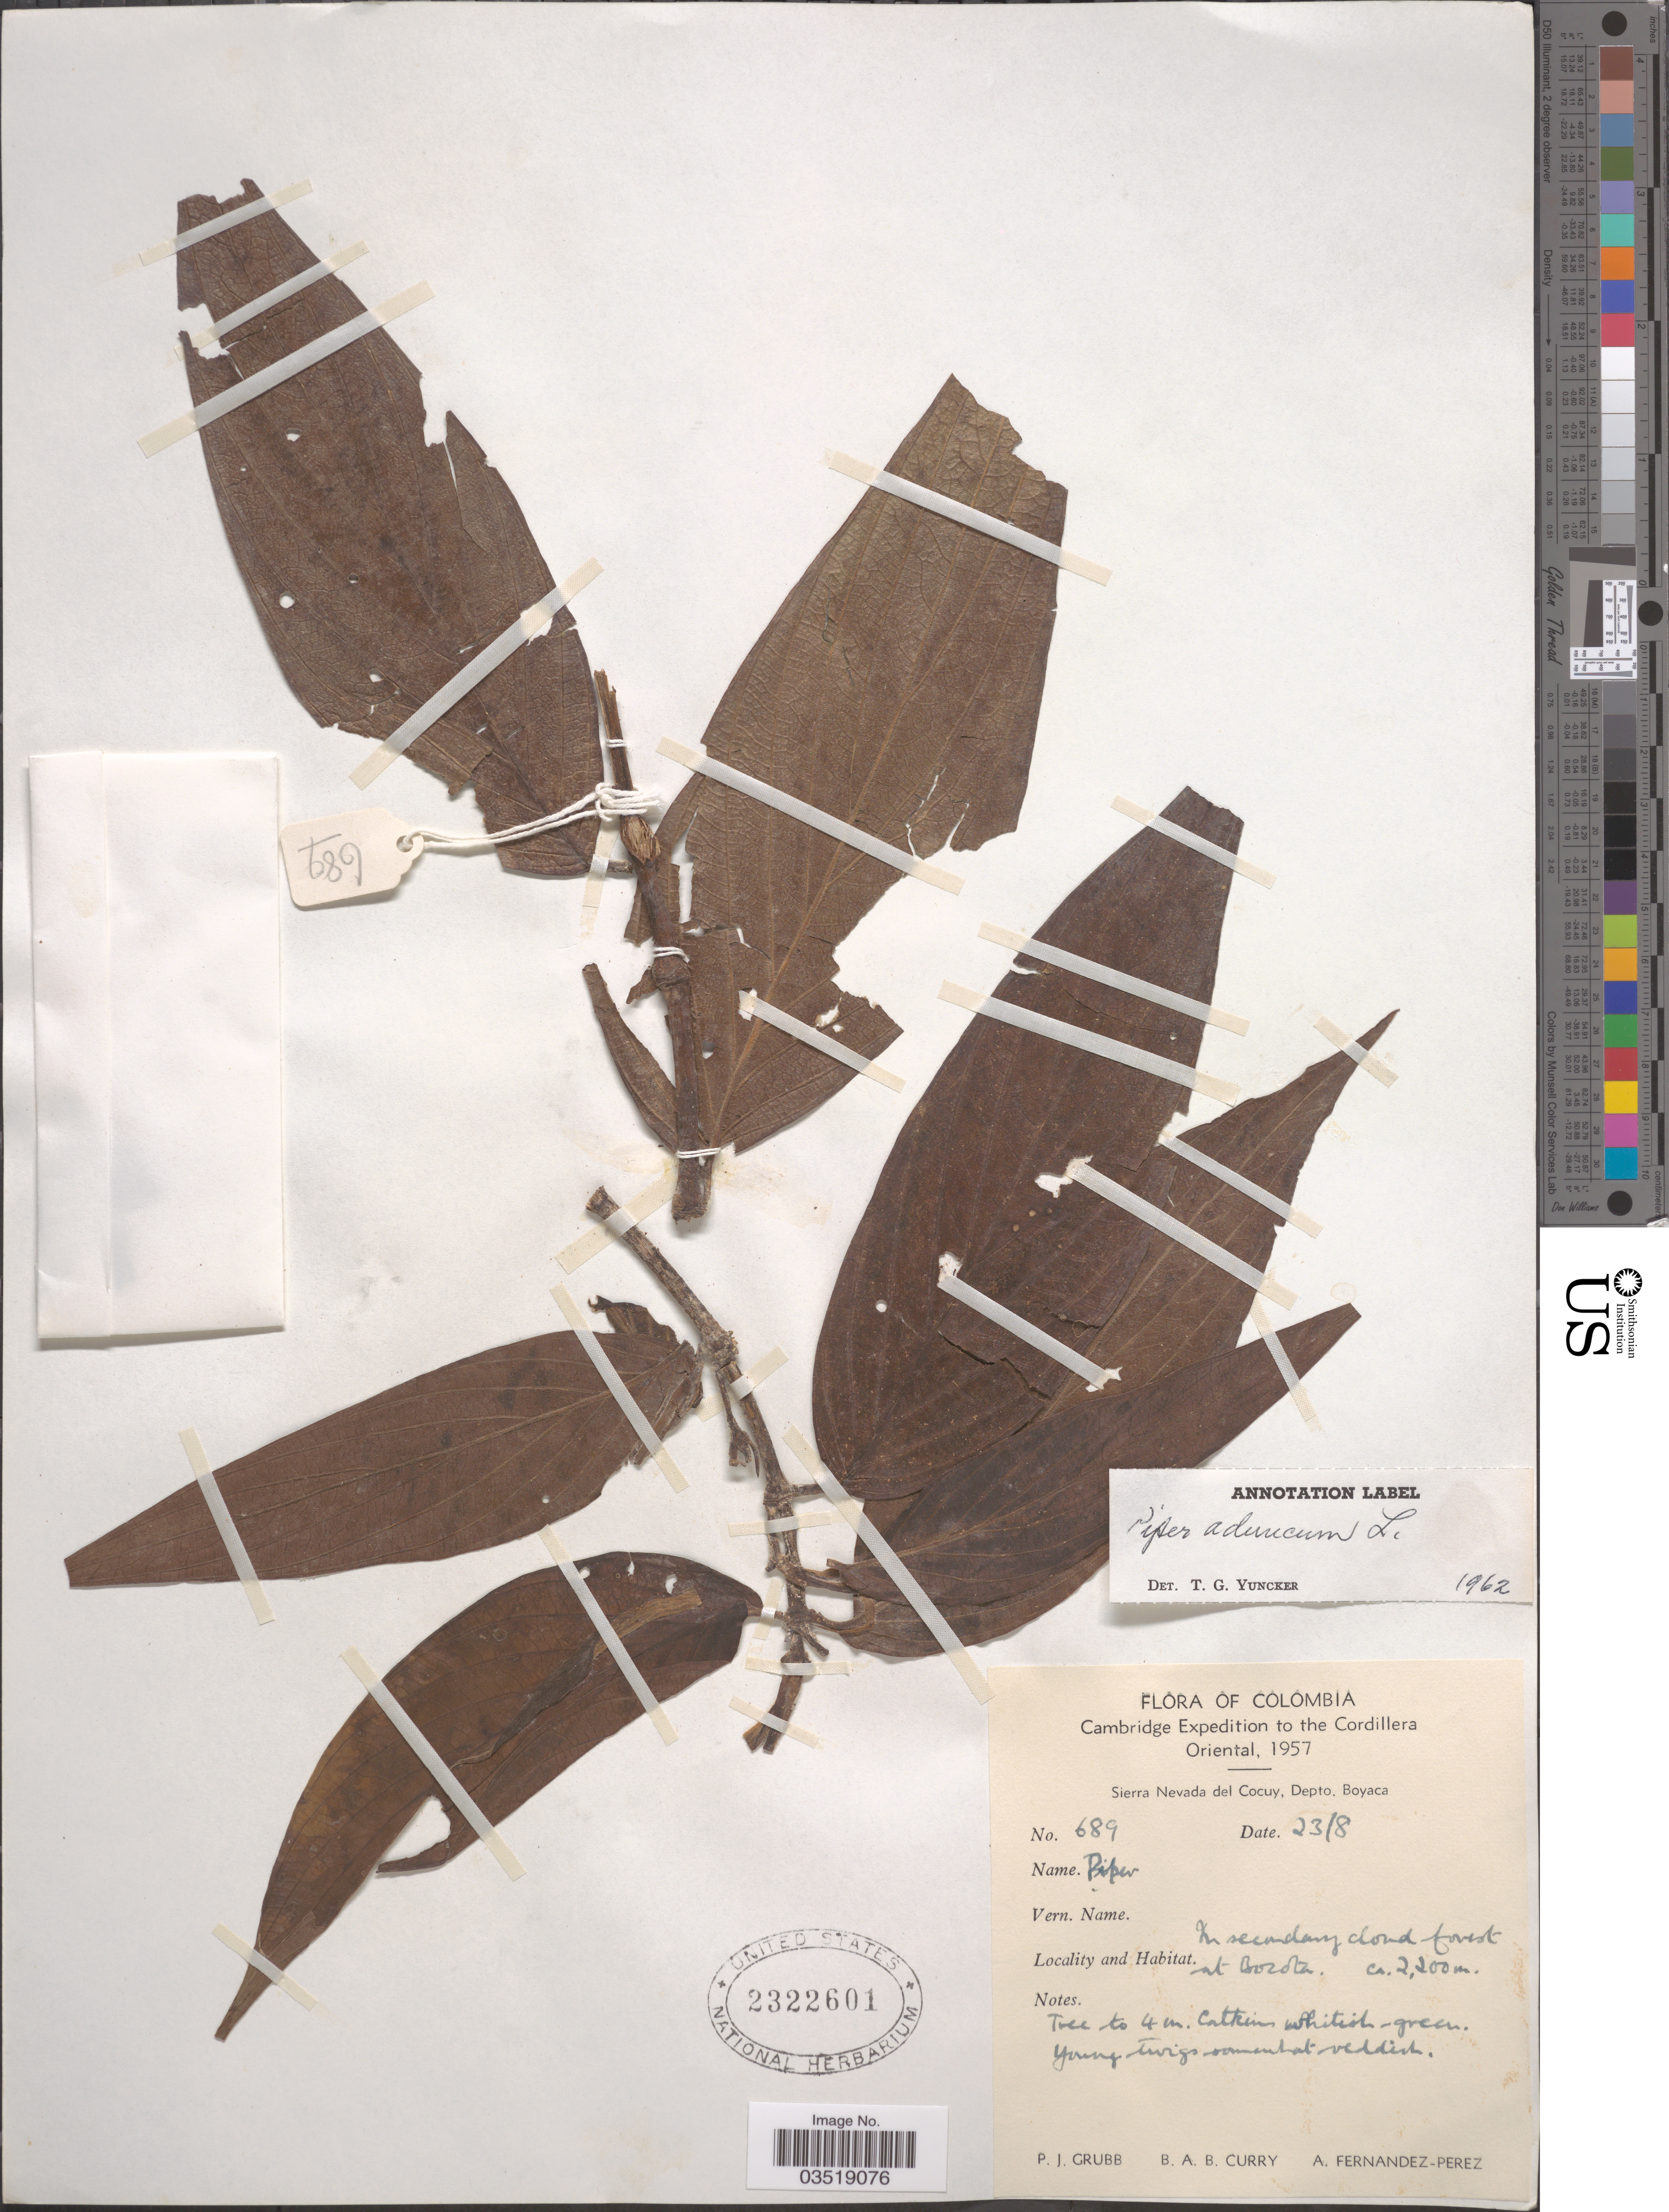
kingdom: Plantae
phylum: Tracheophyta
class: Magnoliopsida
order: Piperales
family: Piperaceae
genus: Piper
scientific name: Piper aduncum var. aduncum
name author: L.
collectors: P. J. Grubb, B. A. B. Curry & A. Fernández-Pérez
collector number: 689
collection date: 1957-08-23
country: Colombia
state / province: Boyacá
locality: The Cordillera Oriental. Sierra Nevada del Cocuy, Depto. Boyaca.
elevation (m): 2200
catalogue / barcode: US 2322601